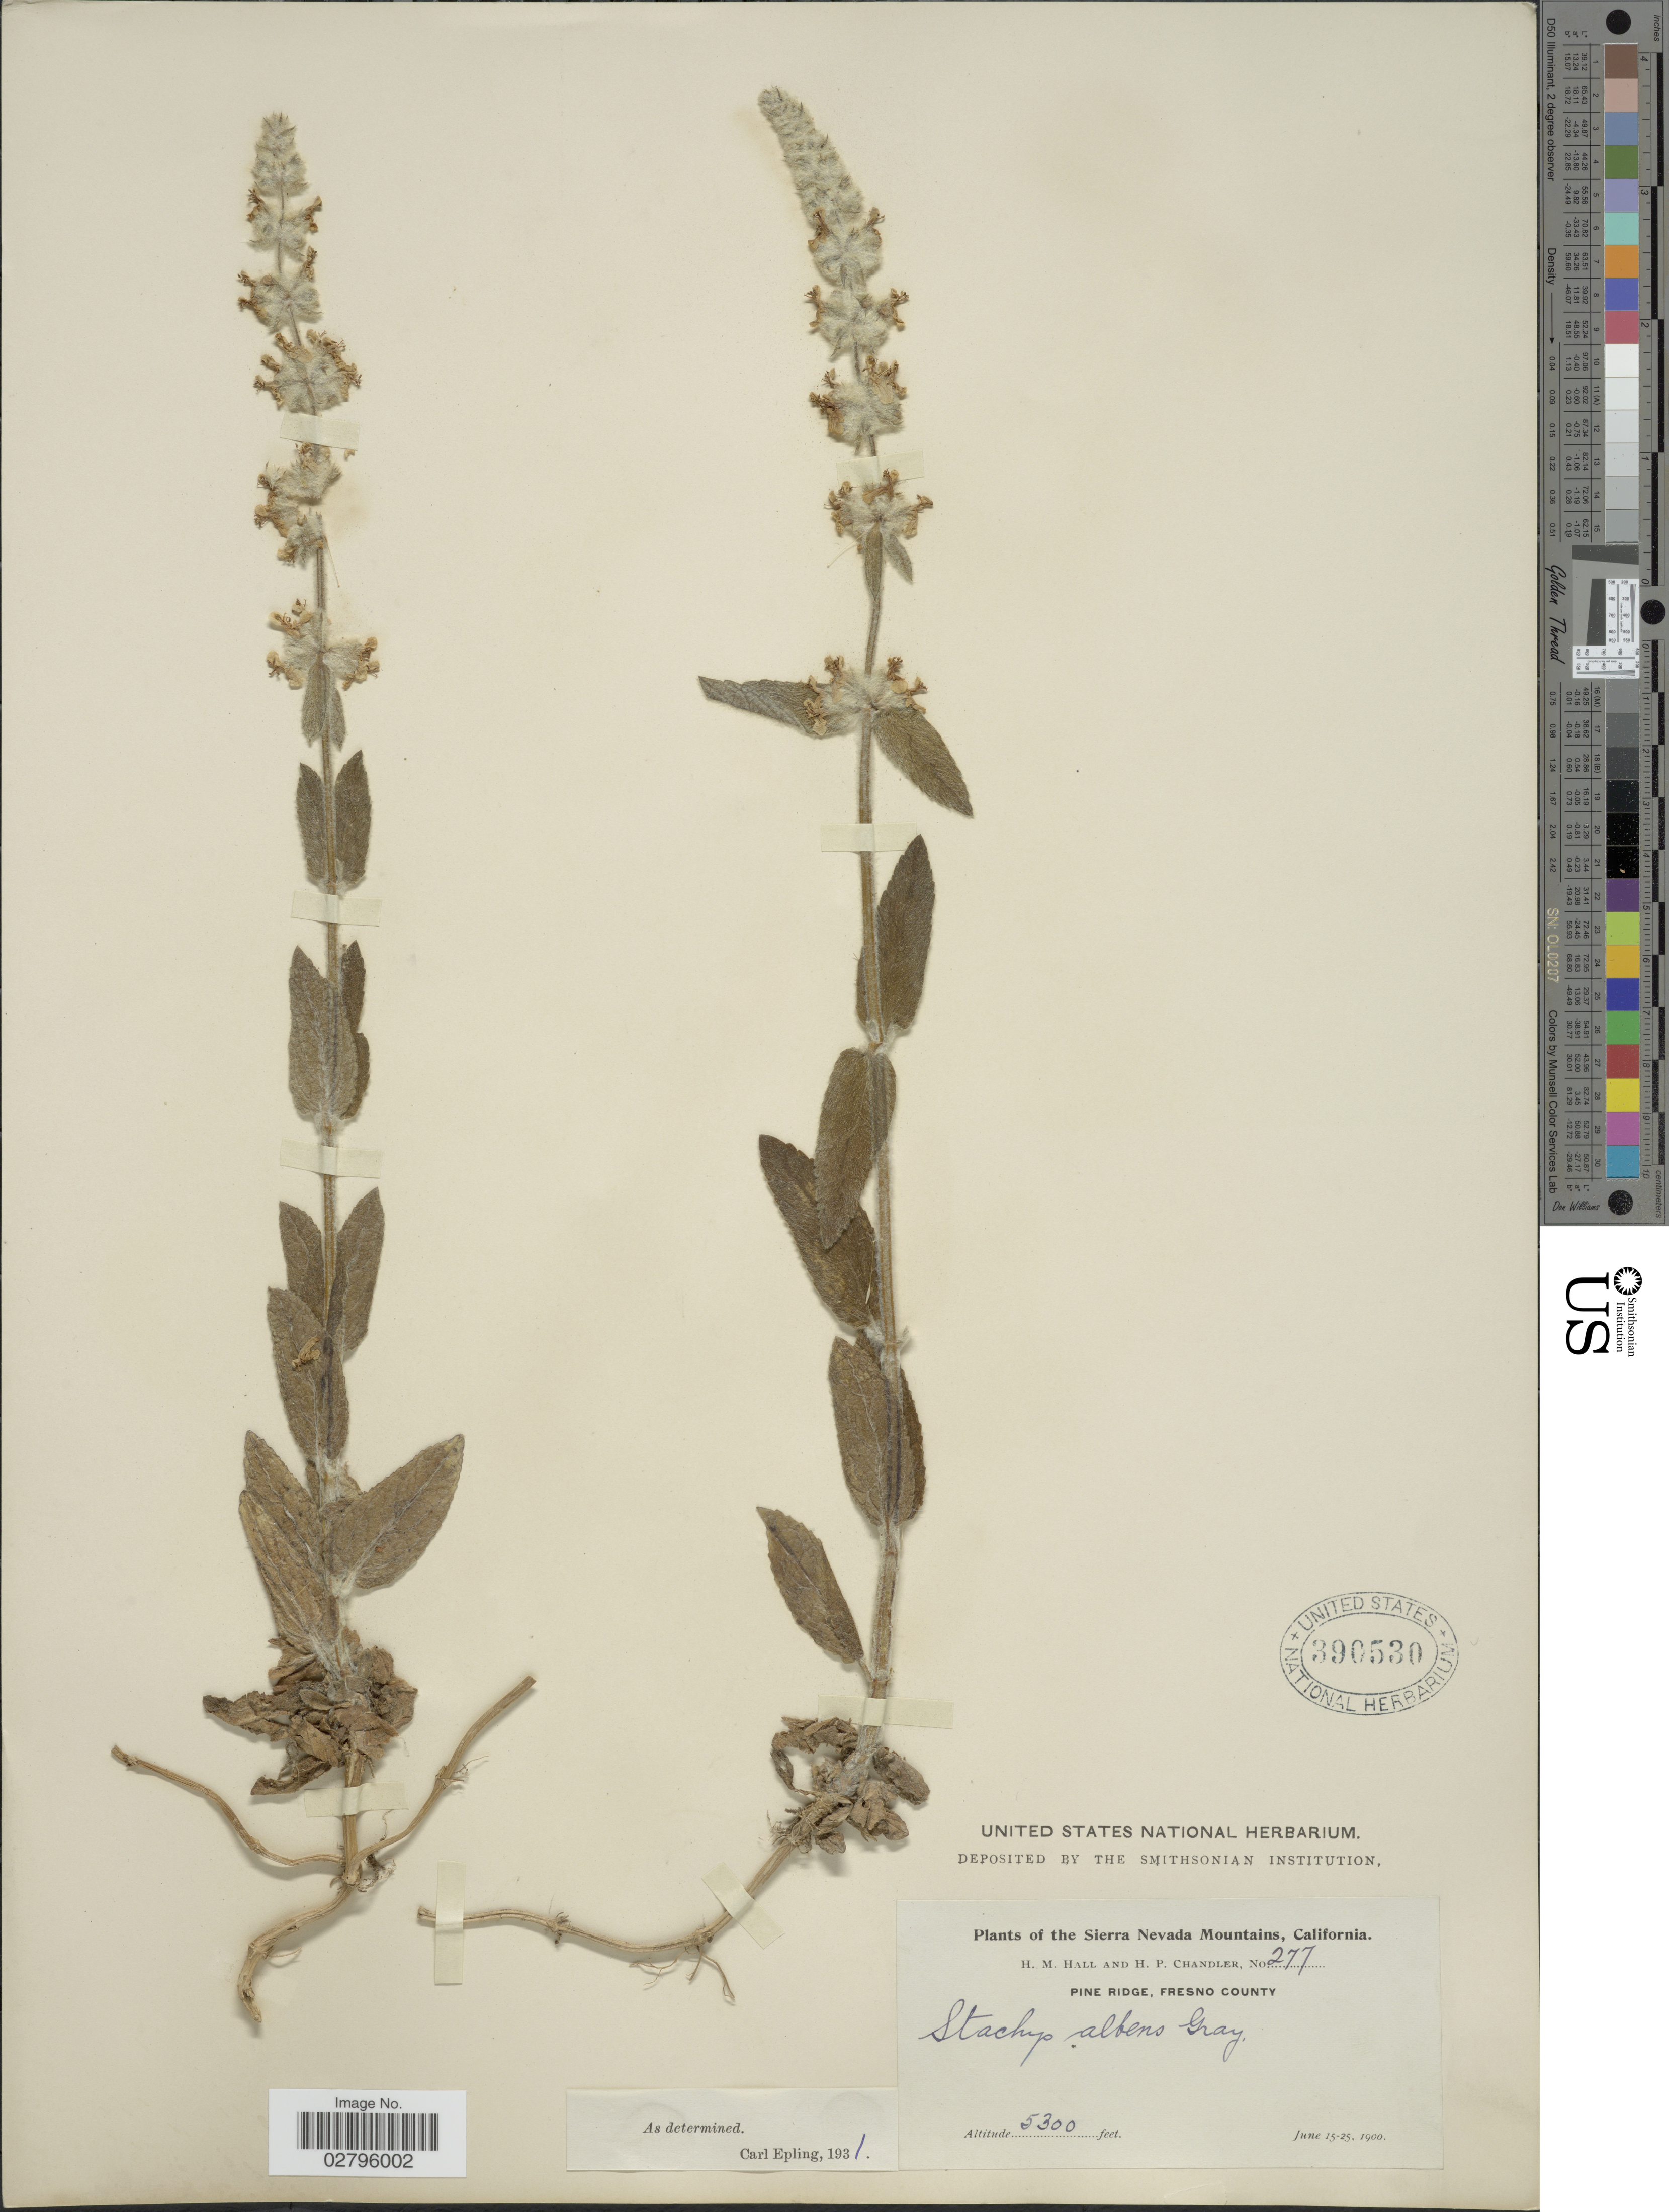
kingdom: Plantae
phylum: Tracheophyta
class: Magnoliopsida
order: Lamiales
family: Lamiaceae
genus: Stachys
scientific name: Stachys albens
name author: A. Gray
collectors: H. M. Hall & H. Chandler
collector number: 277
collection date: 1900-06-15/1900-06-25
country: United States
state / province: California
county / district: Fresno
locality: The Sierra Nevada Mountains, Pine Ridge, Fresno County.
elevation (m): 1615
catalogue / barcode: US 390530